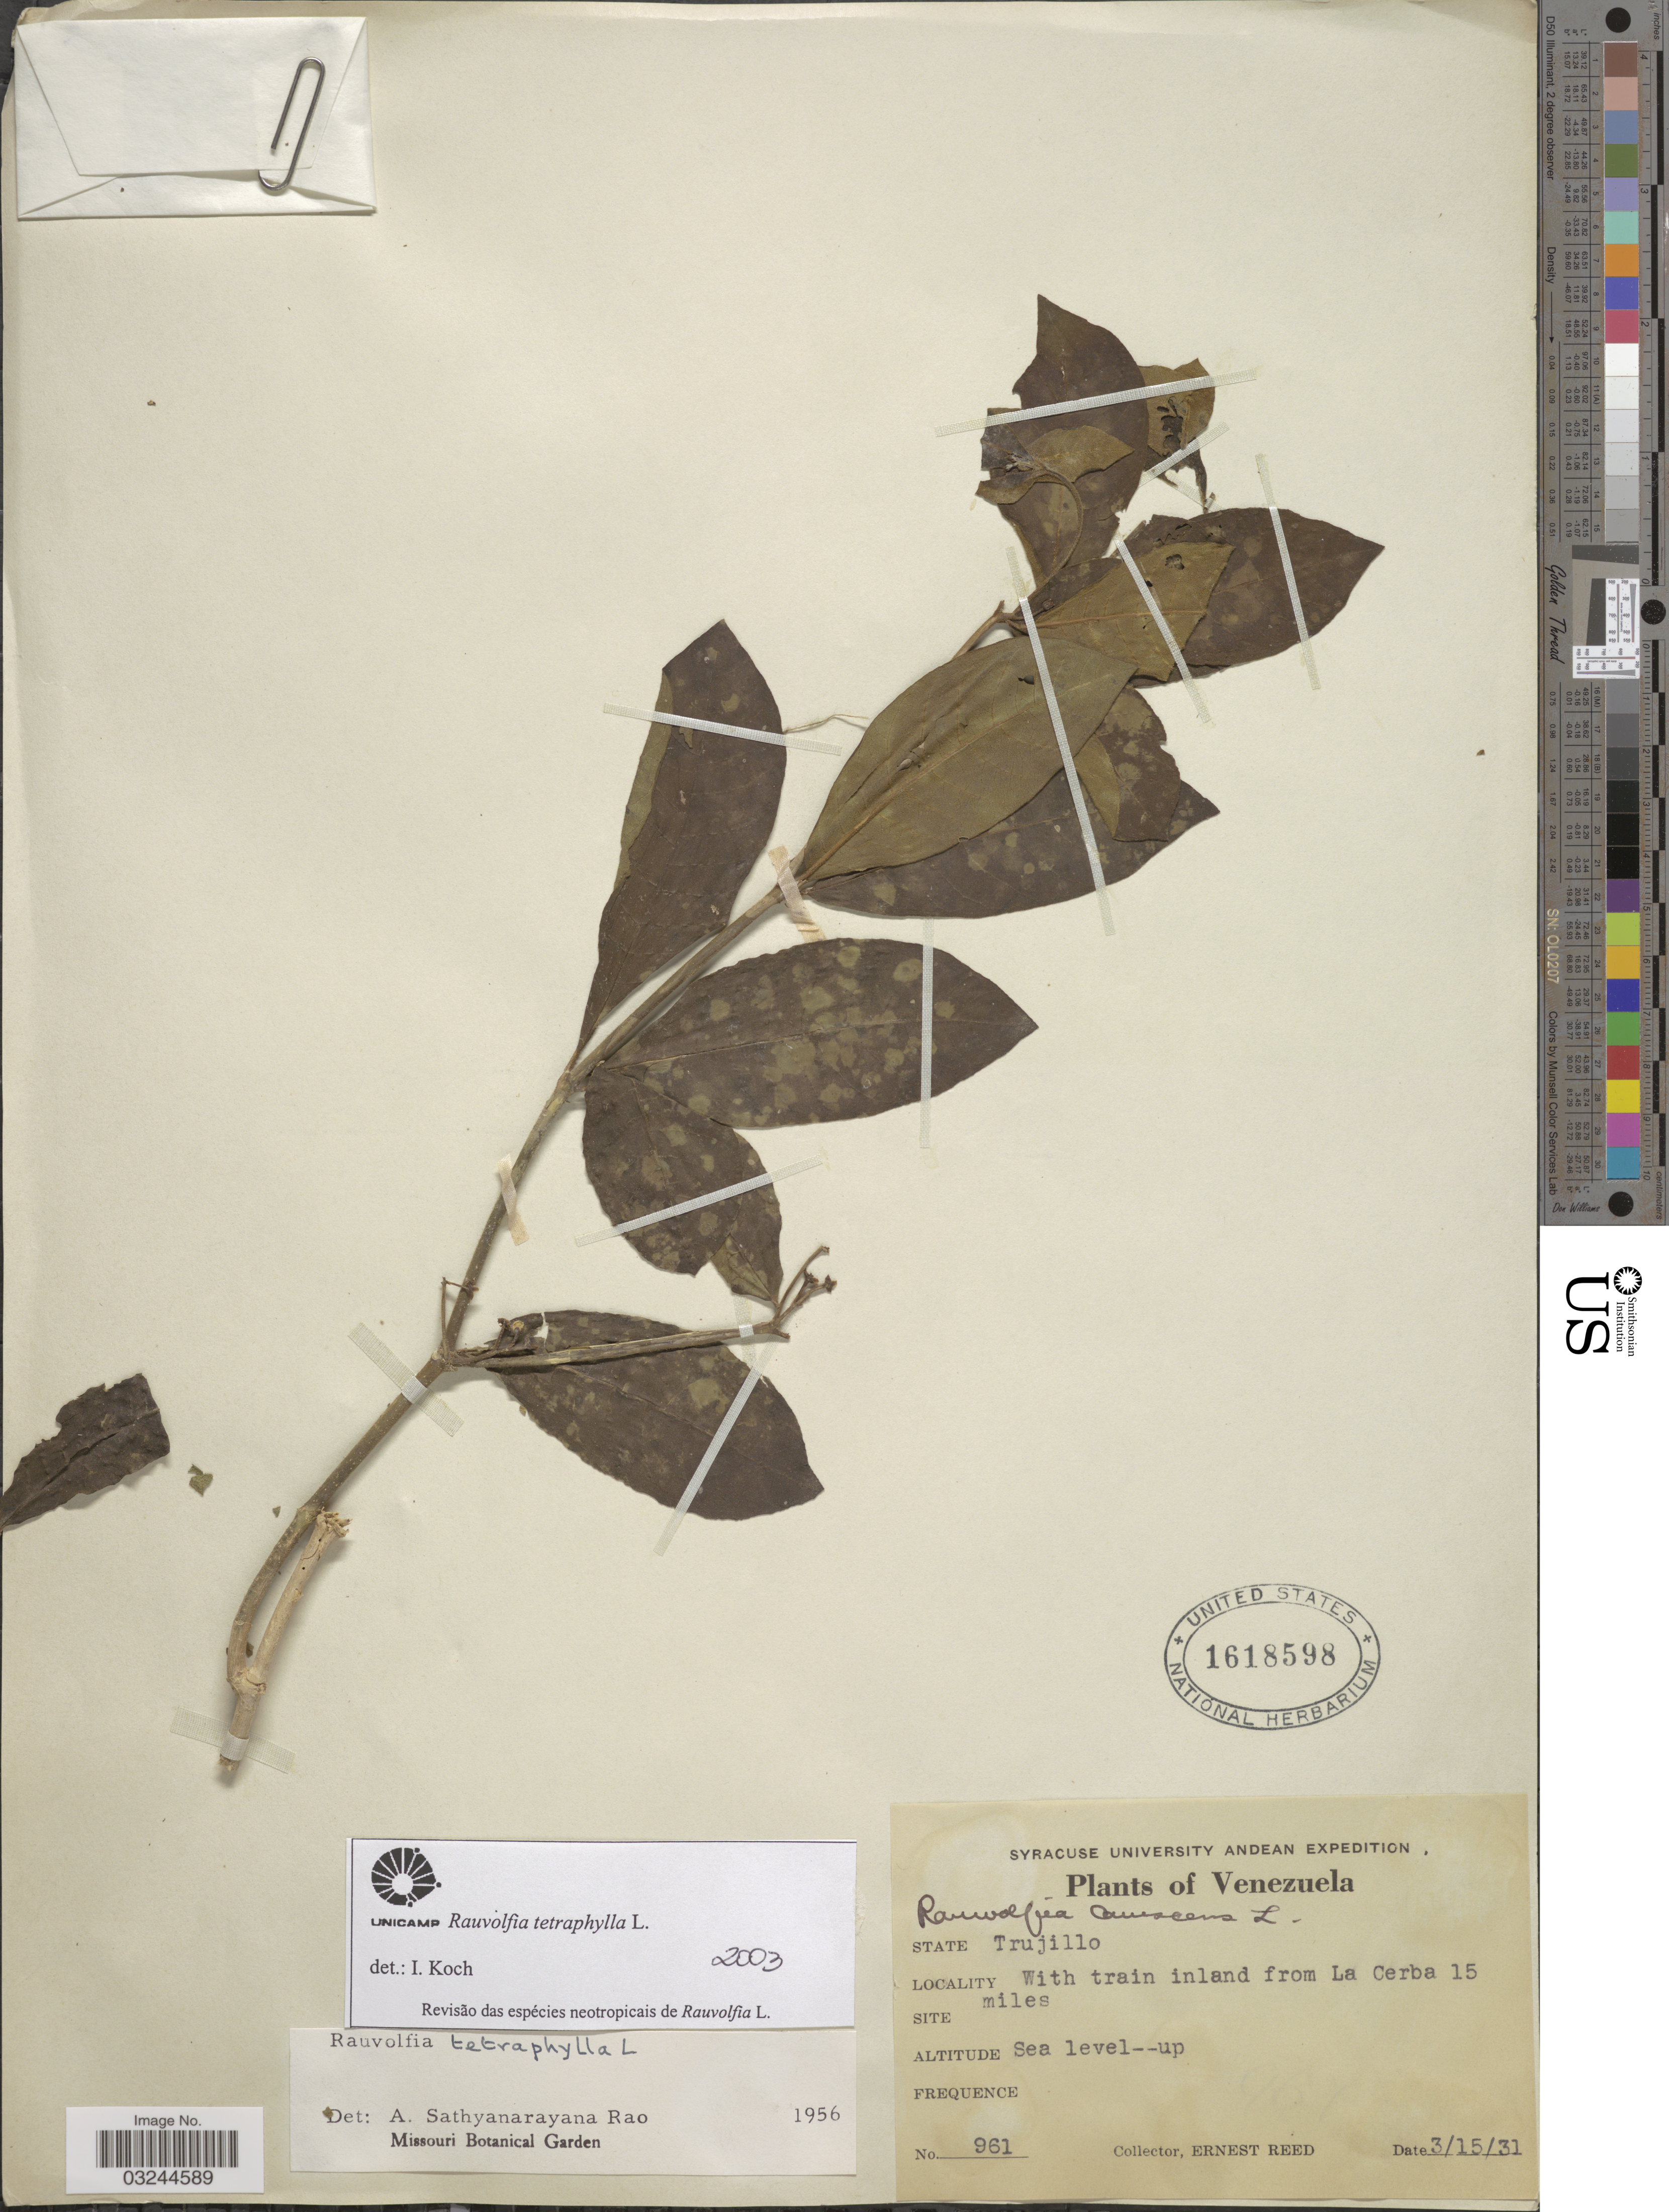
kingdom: Plantae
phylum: Tracheophyta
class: Magnoliopsida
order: Gentianales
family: Apocynaceae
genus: Rauvolfia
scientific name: Rauvolfia tetraphylla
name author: L.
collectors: E. Reed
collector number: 961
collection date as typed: Transcribed d/m/y: 15/3/31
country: Venezuela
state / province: Trujillo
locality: With train inland from La Cerba 15 miles.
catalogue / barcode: US 1618598